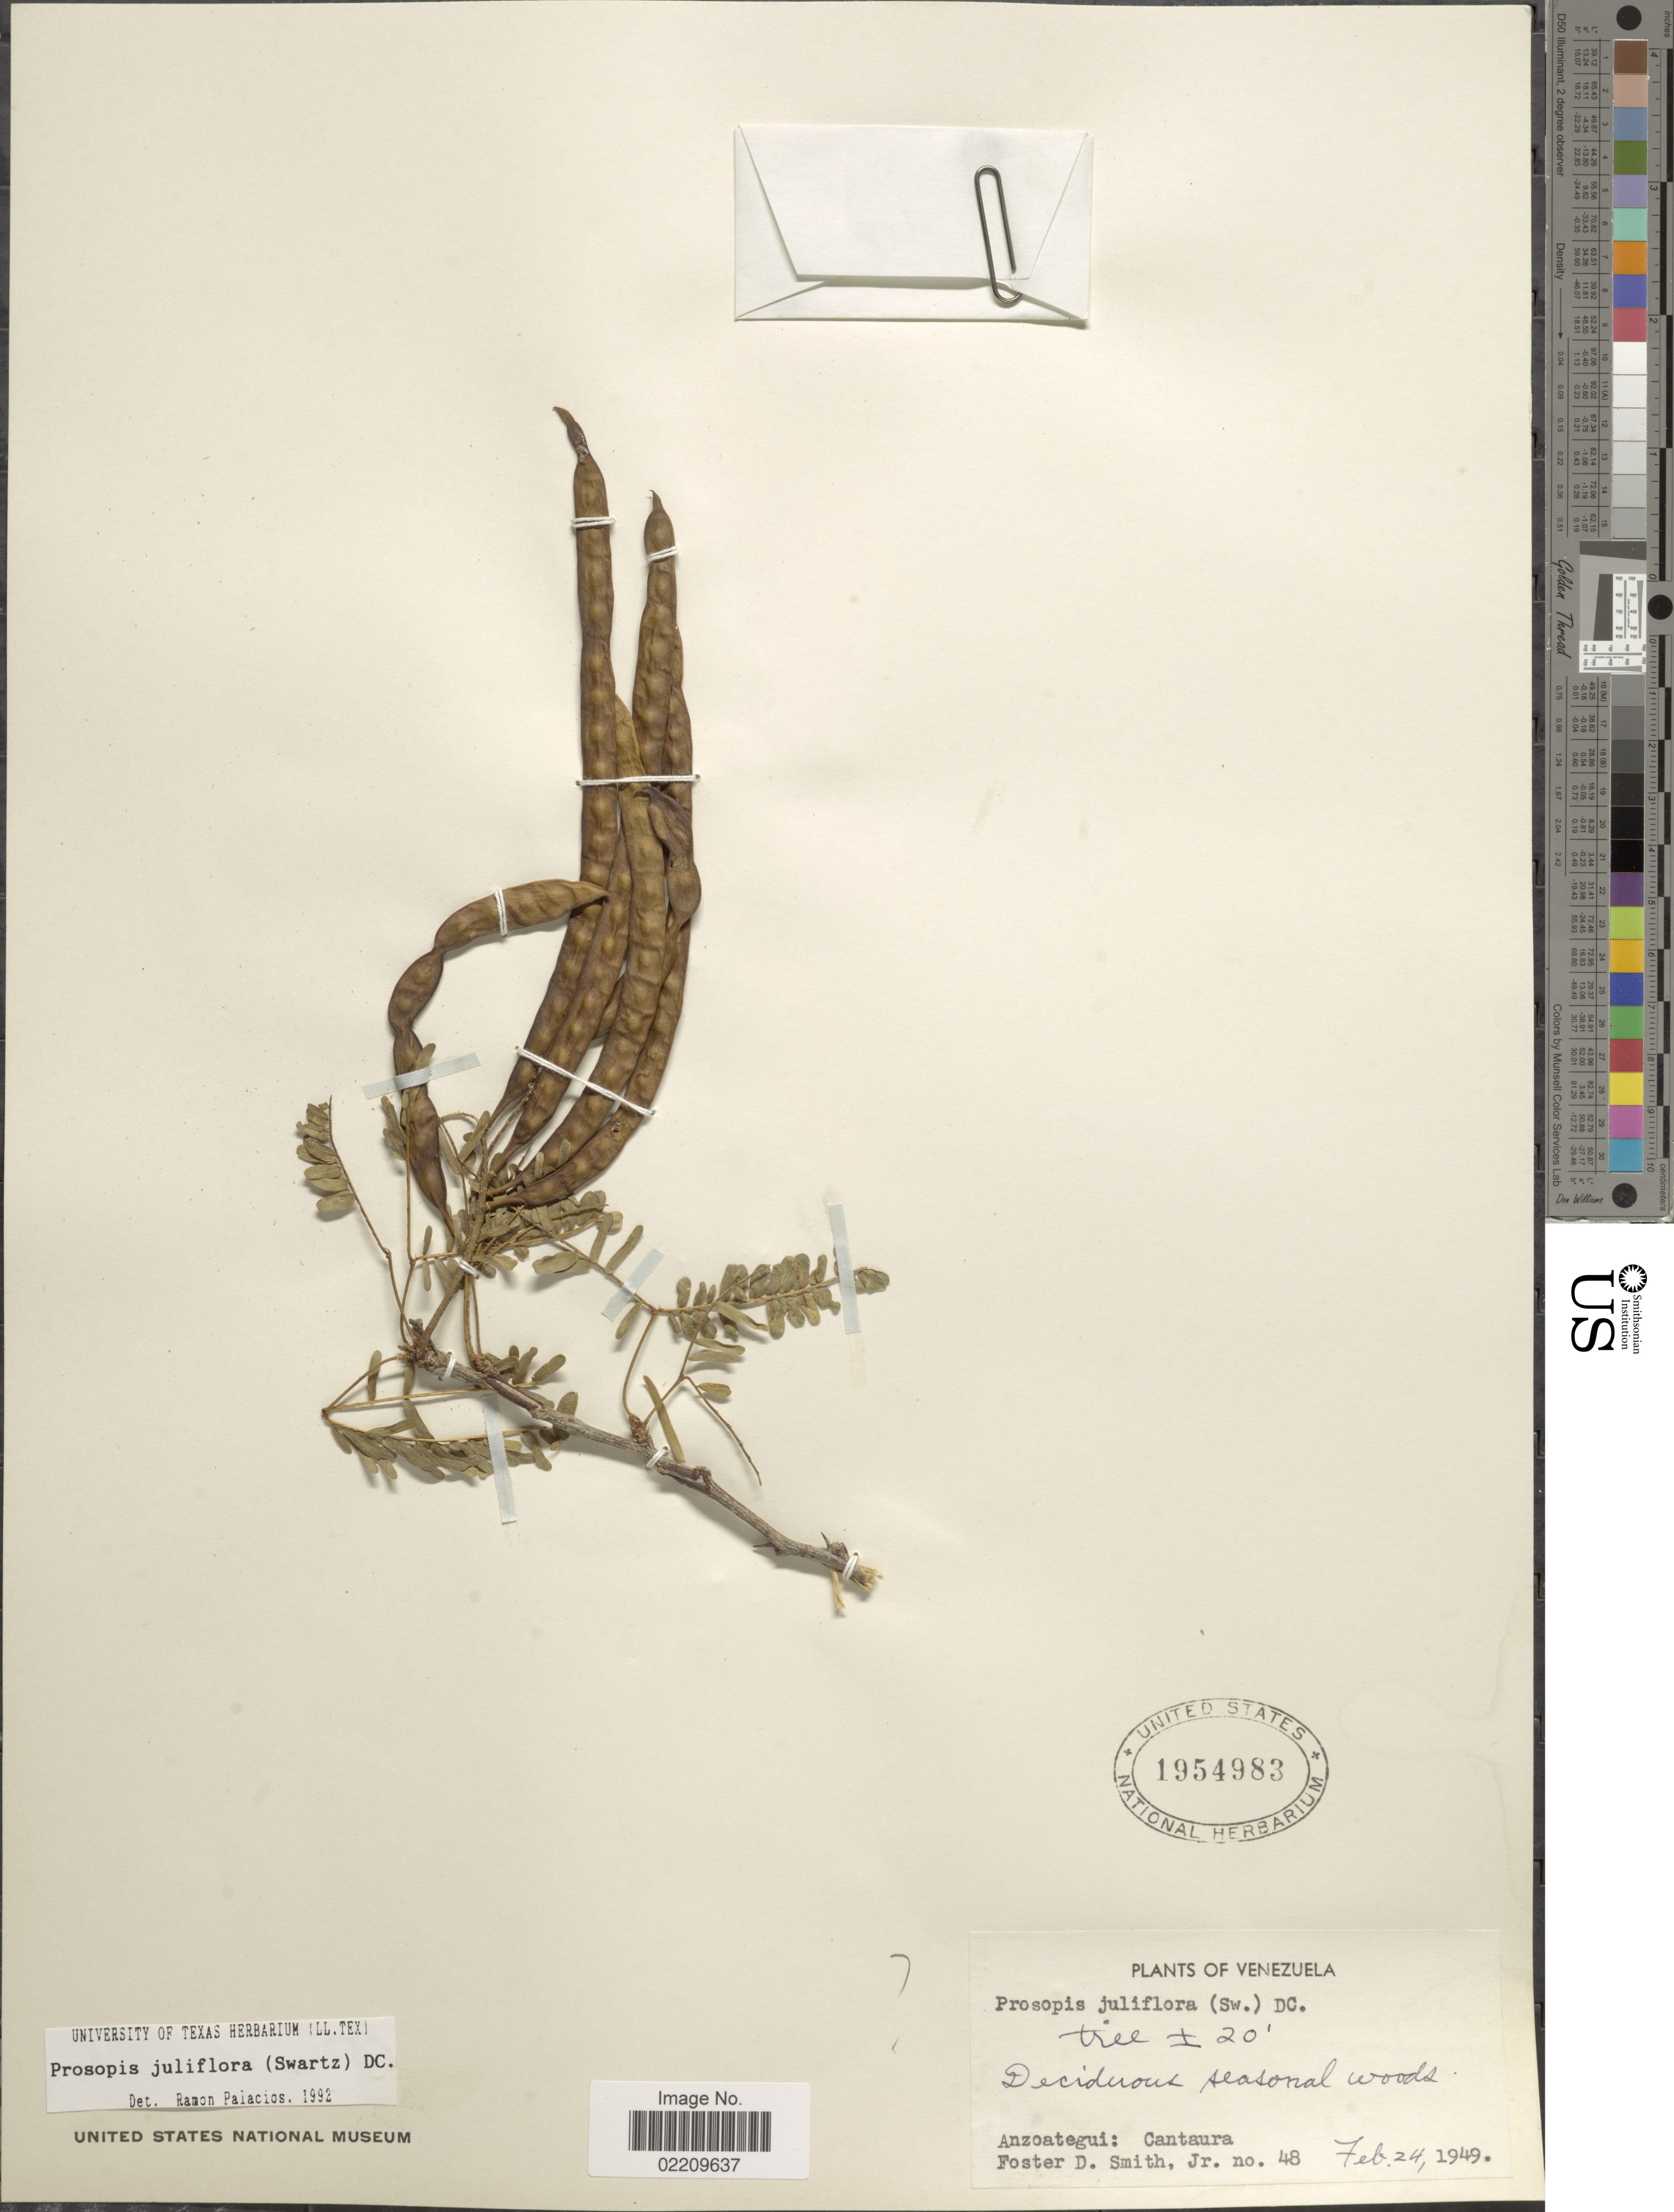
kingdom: Plantae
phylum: Tracheophyta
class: Magnoliopsida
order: Fabales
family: Fabaceae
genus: Neltuma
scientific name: Neltuma juliflora var. juliflora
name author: (Sw.) Raf.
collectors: F. Smith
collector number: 48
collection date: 1949-02-24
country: Venezuela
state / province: Anzoategui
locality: Cantaura.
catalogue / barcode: US 1954983